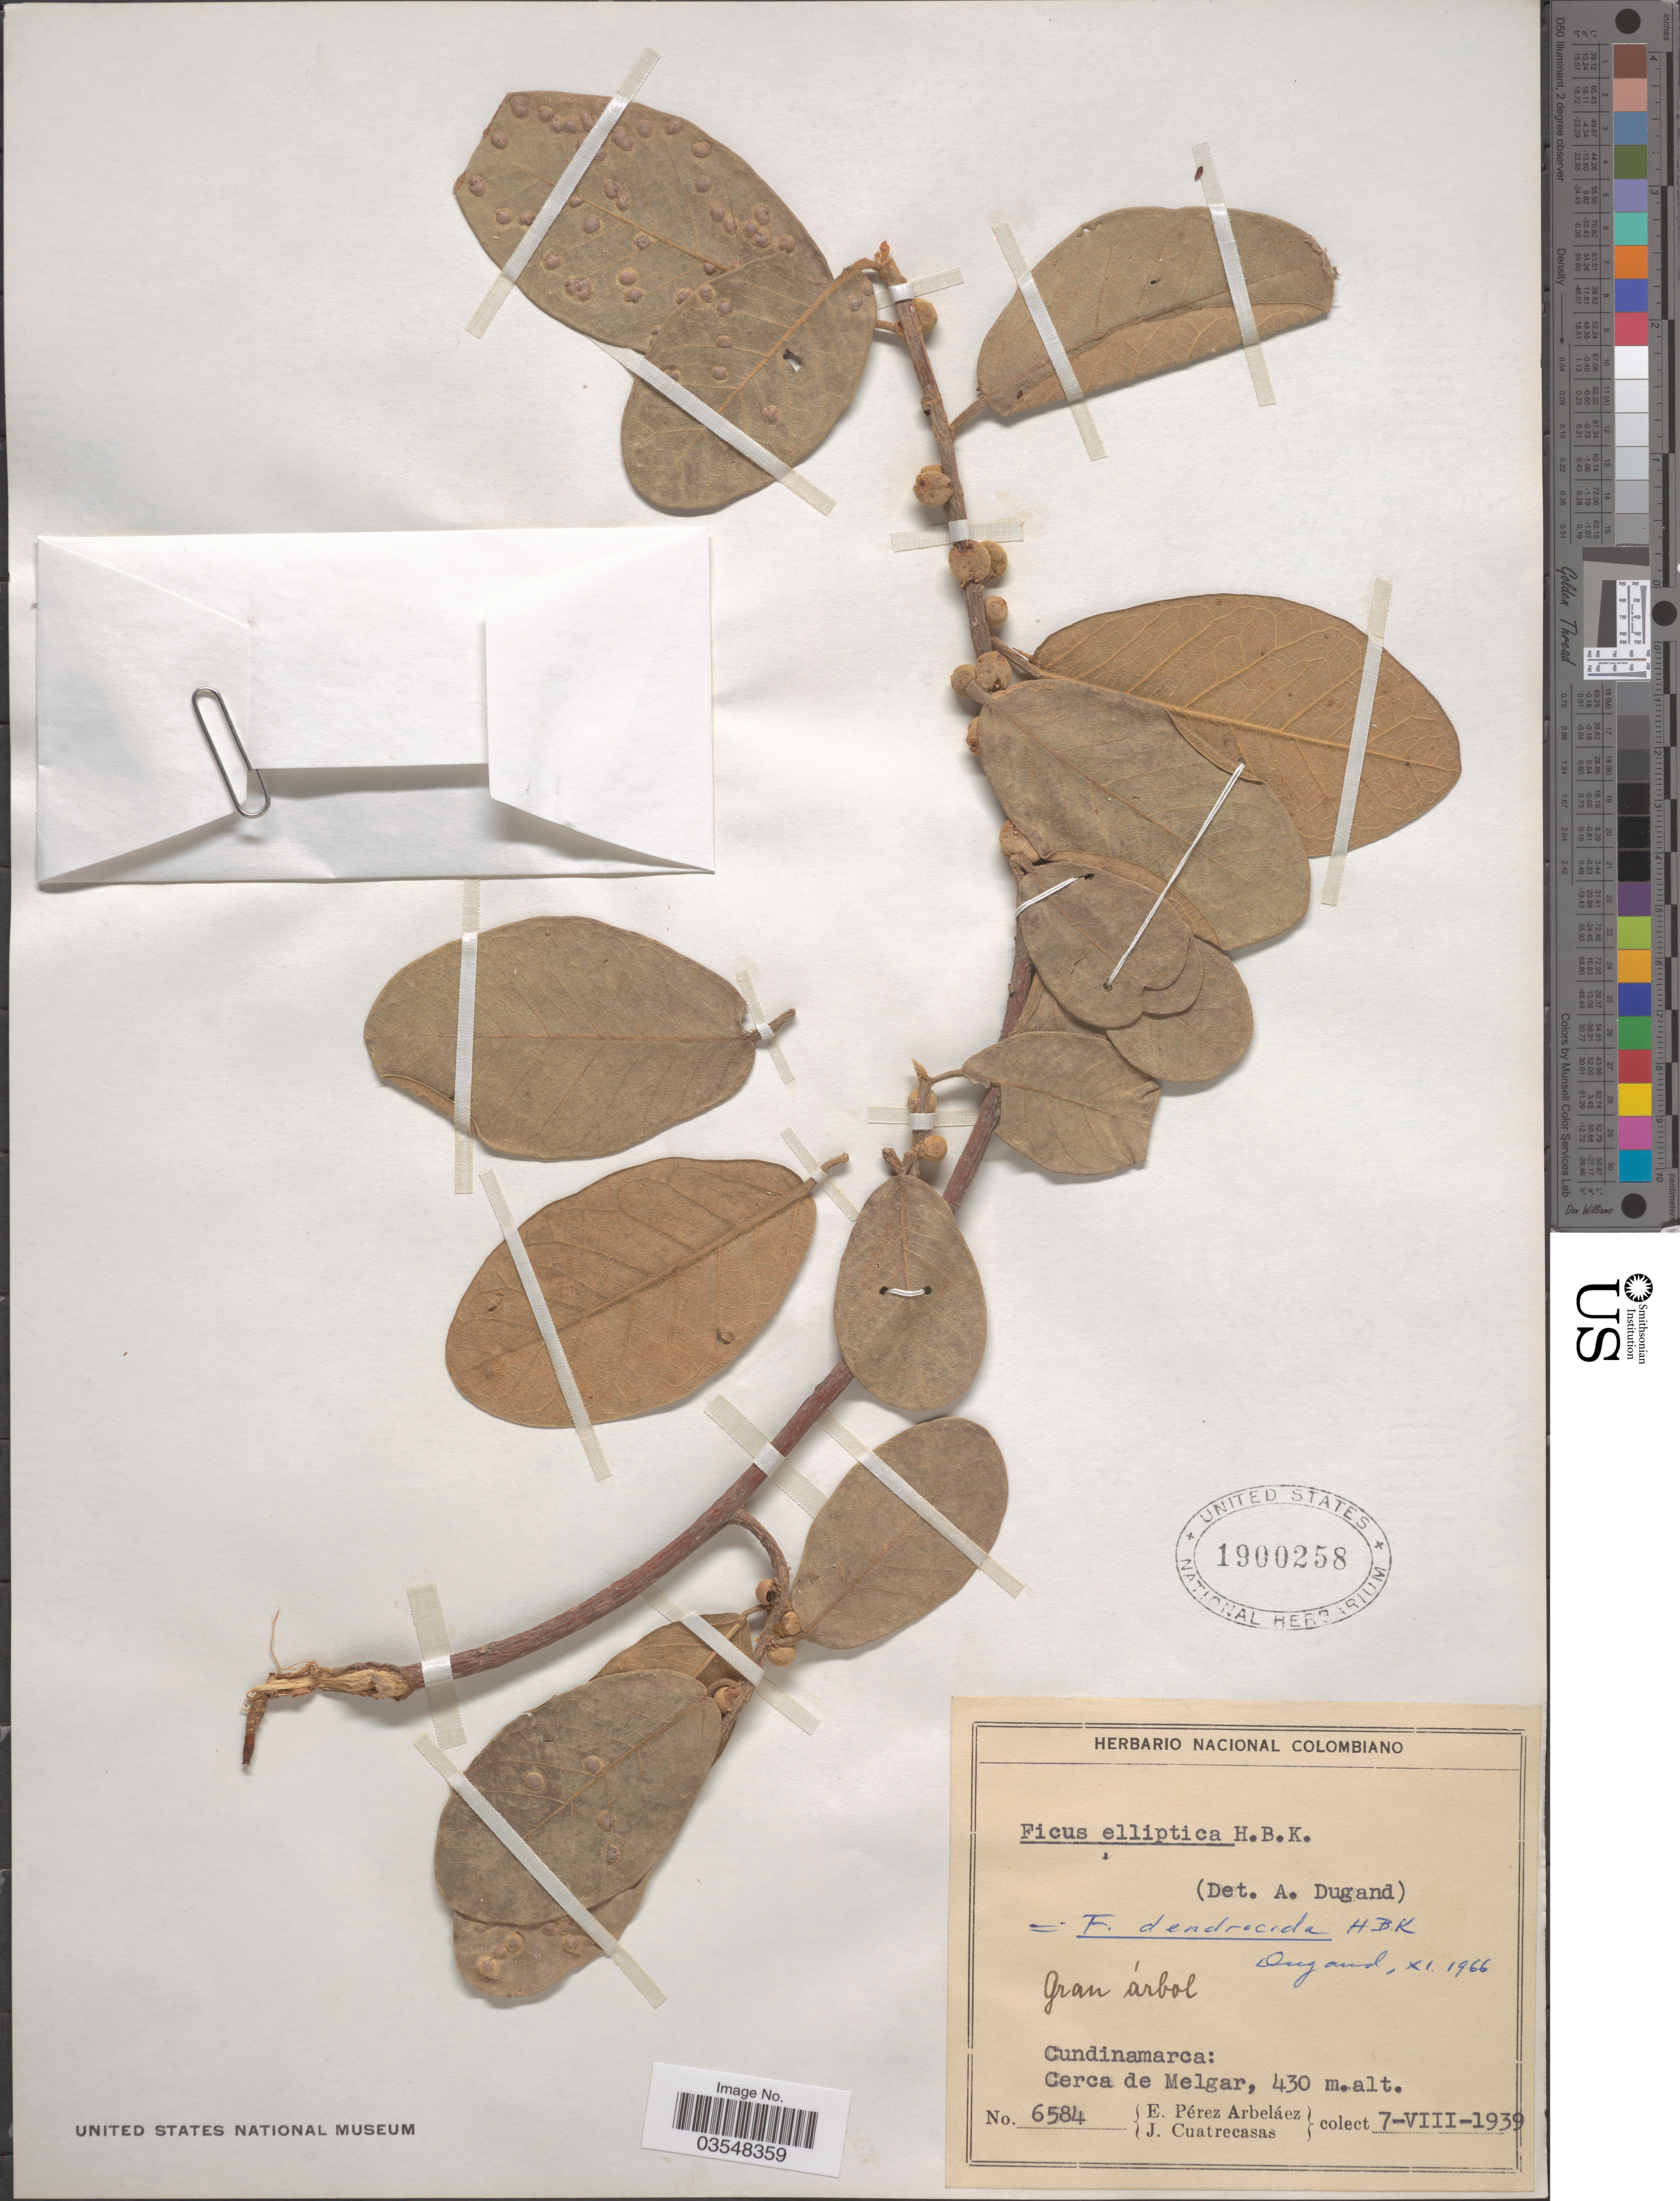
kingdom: Plantae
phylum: Tracheophyta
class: Magnoliopsida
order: Rosales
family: Moraceae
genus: Ficus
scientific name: Ficus dendrocida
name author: Kunth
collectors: E. Pérez Arbeláez & J. Cuatrecasas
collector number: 6584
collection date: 1939-08-07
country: Colombia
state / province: Cundinamarca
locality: Cerca de Melgar.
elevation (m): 430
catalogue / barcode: US 1900258